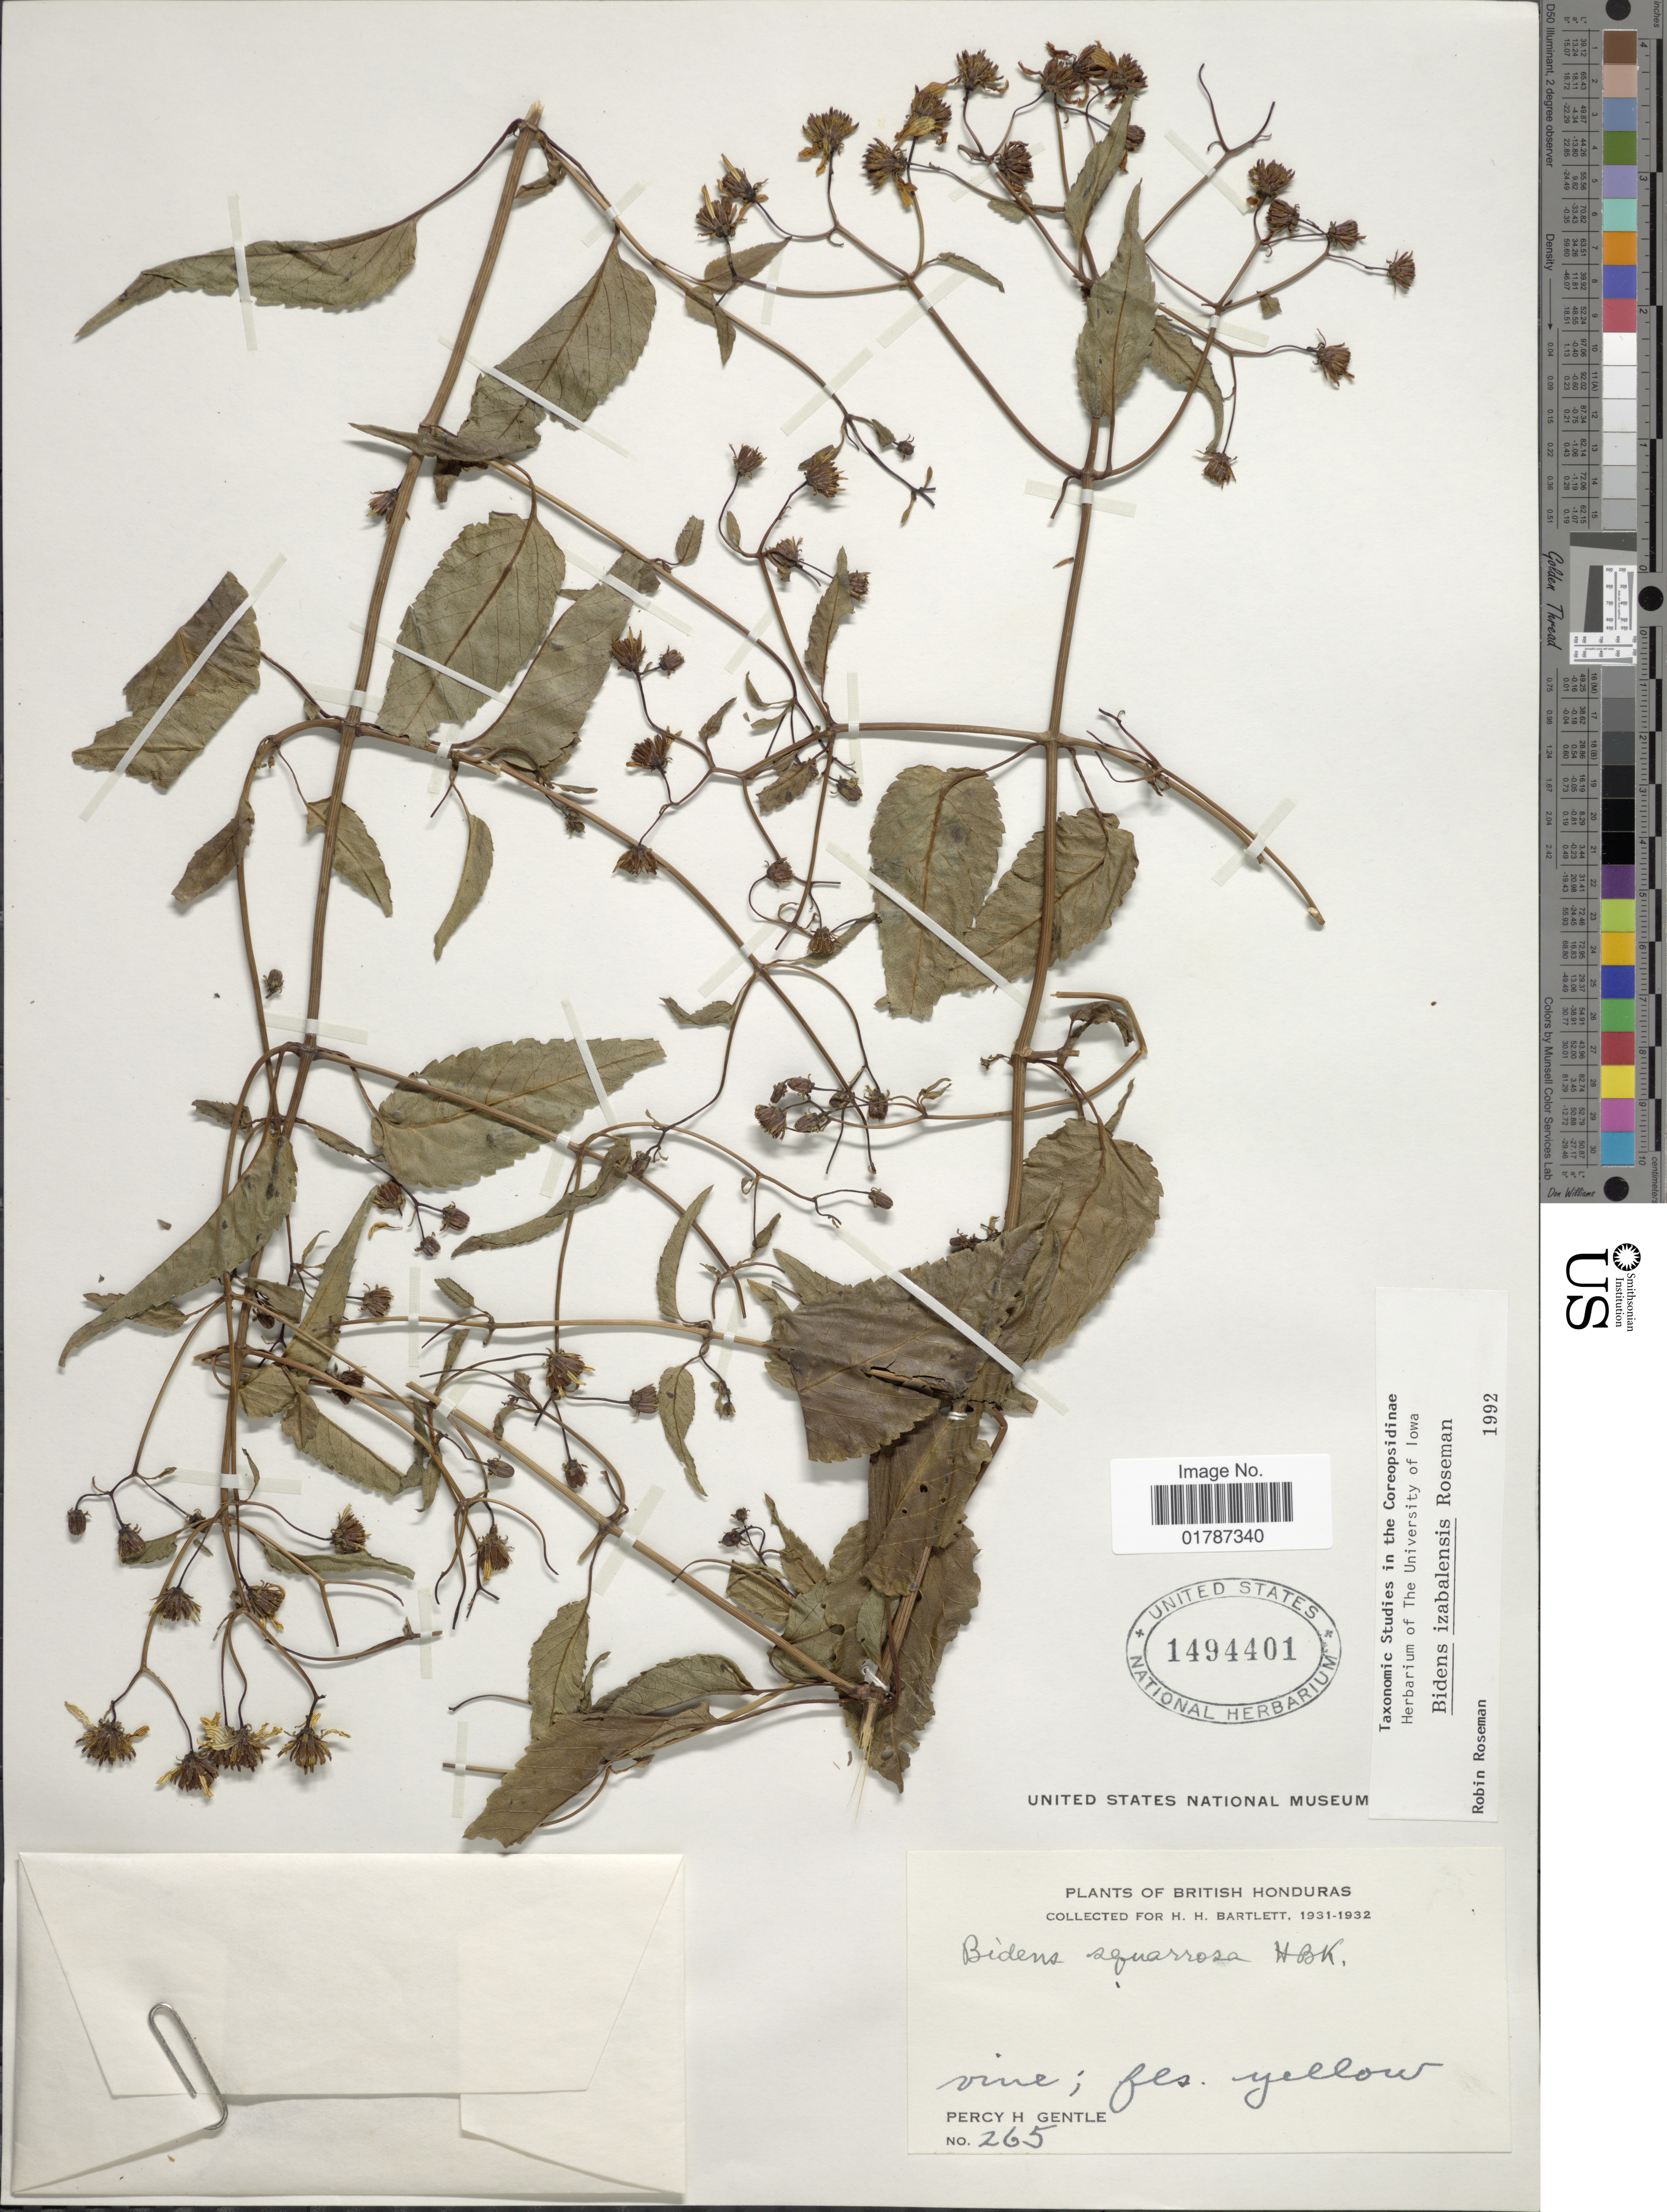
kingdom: Plantae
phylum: Tracheophyta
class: Magnoliopsida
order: Asterales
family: Asteraceae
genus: Bidens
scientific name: Bidens izabalensis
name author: Roseman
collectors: P. H. Gentle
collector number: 265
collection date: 1931/1932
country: Belize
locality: British Honduras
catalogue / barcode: US 1494401